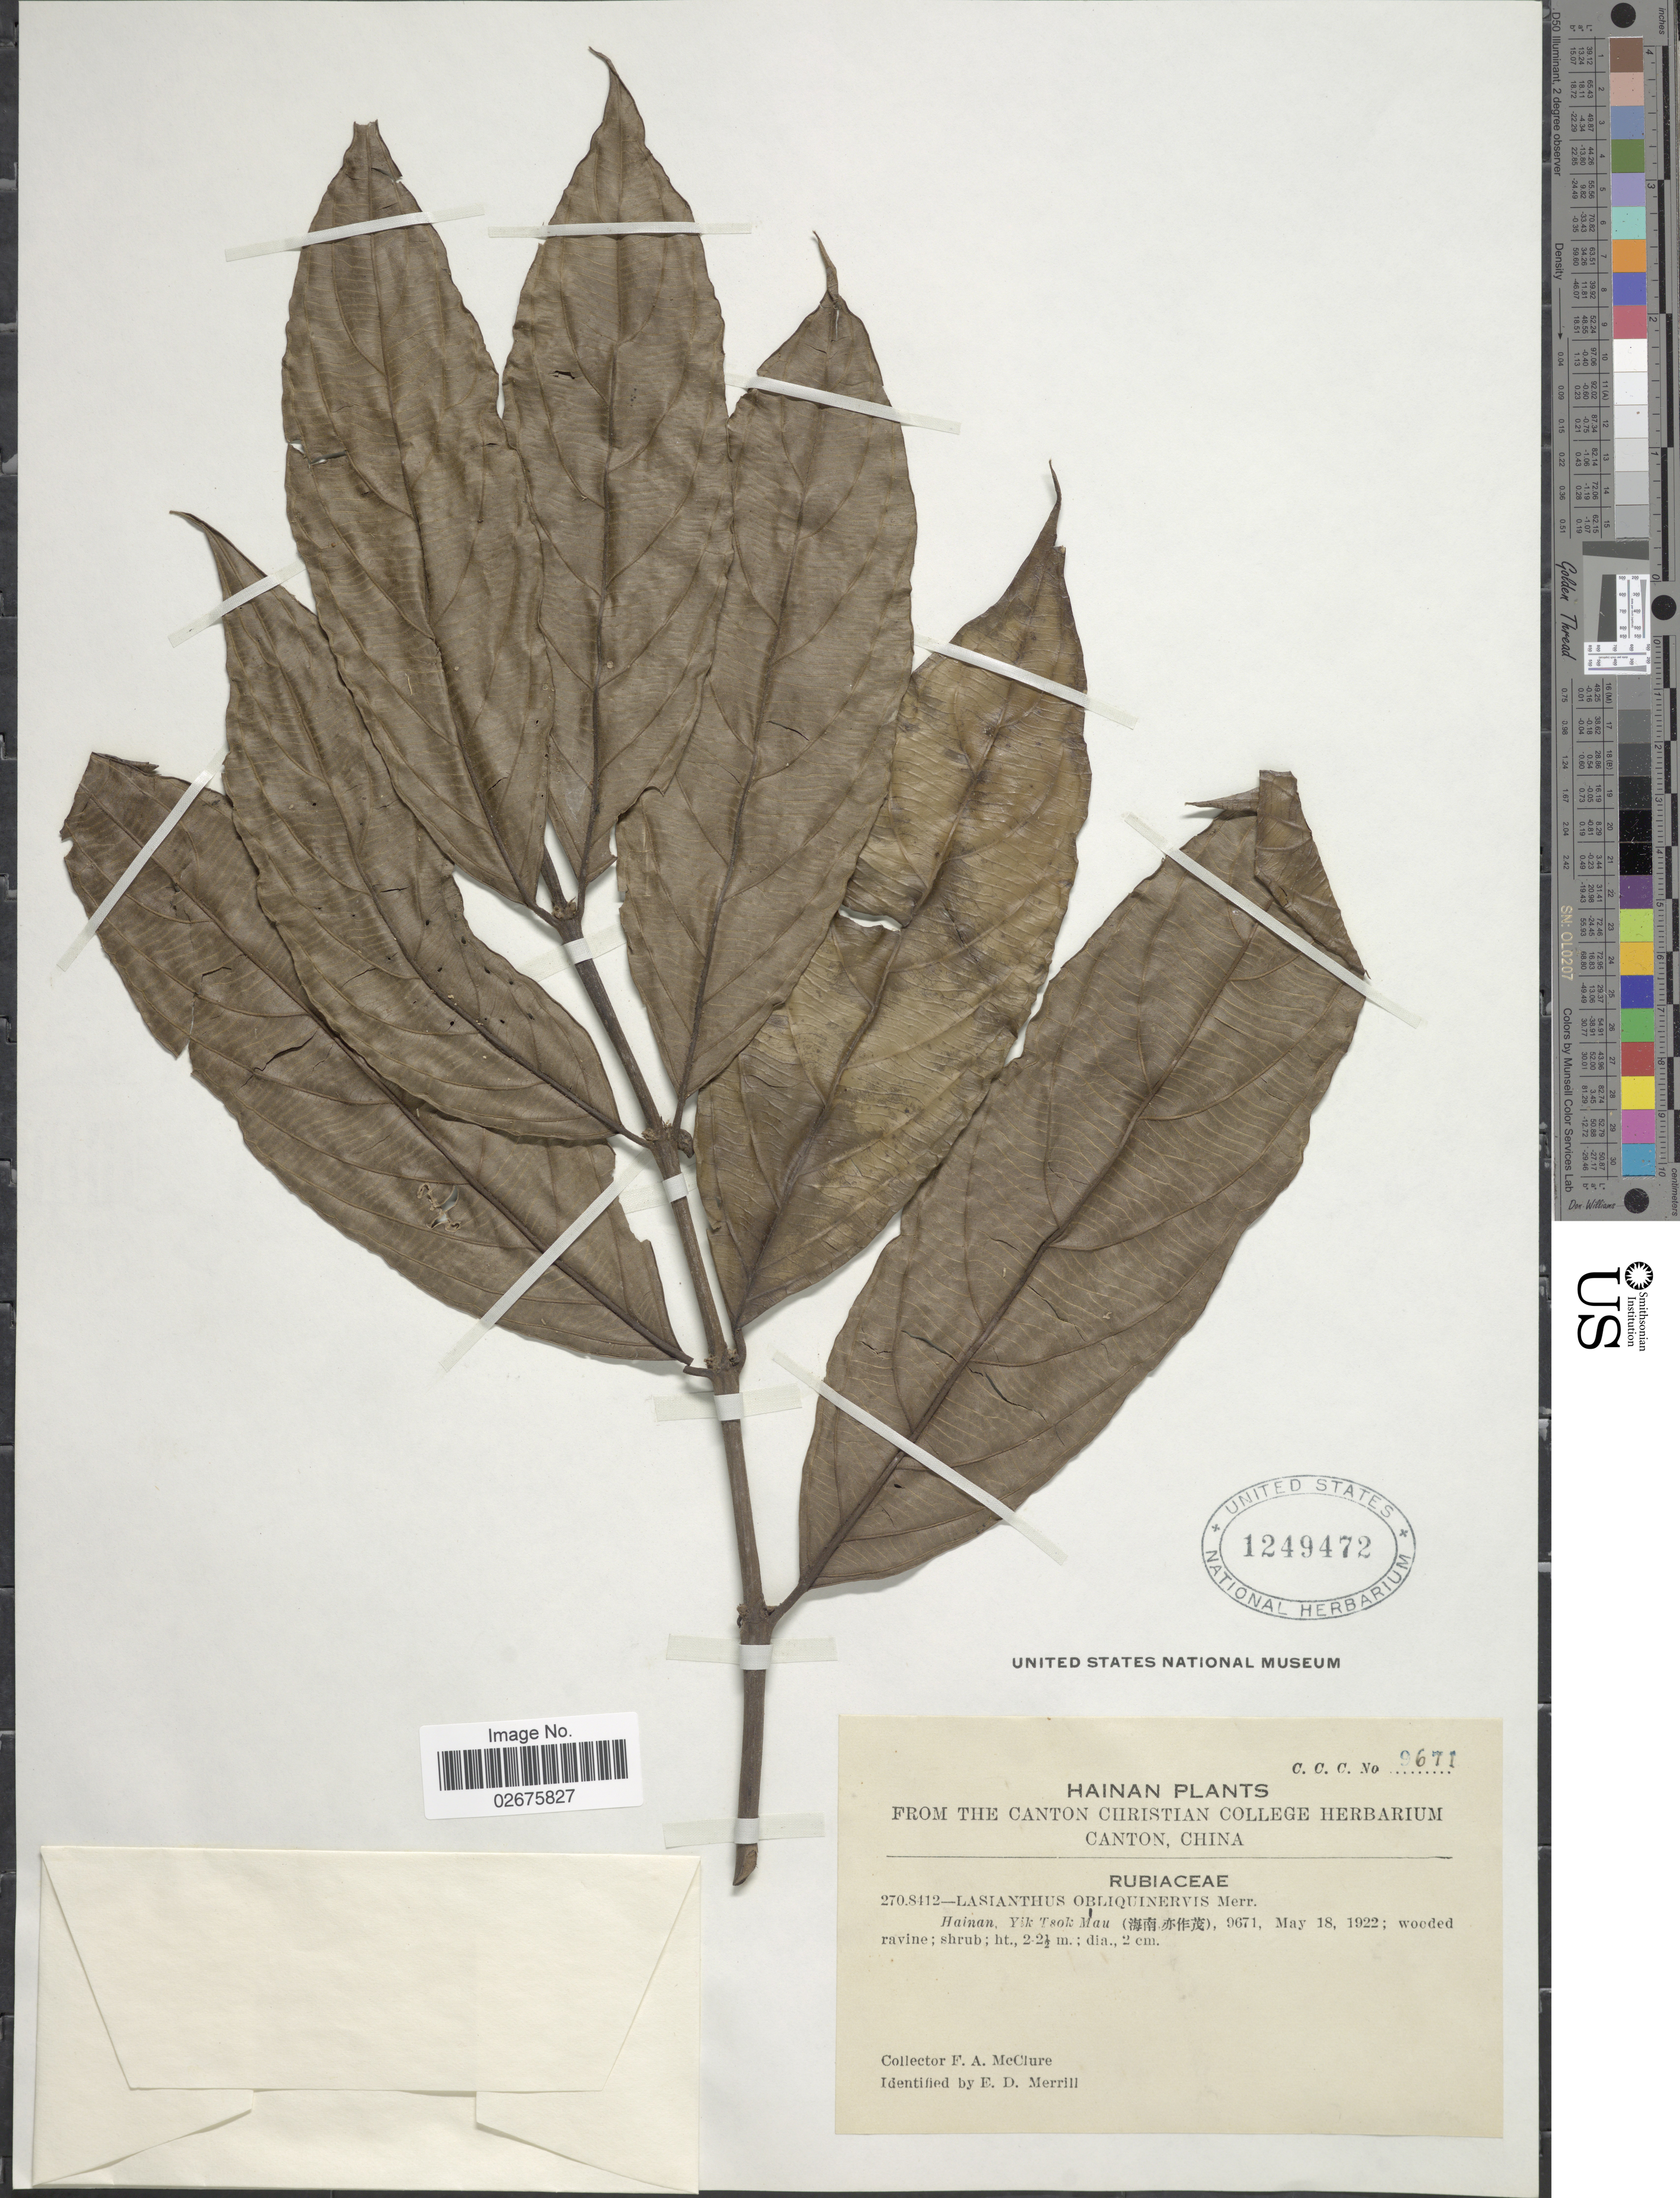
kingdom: Plantae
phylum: Tracheophyta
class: Magnoliopsida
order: Gentianales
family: Rubiaceae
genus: Lasianthus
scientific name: Lasianthus verticillatus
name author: (Lour.) Merr.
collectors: F. A. McClure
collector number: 9671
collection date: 1922-05-18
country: China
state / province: Hainan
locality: Yik Tsok Mau (X); wooded ravine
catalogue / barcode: US 1249472